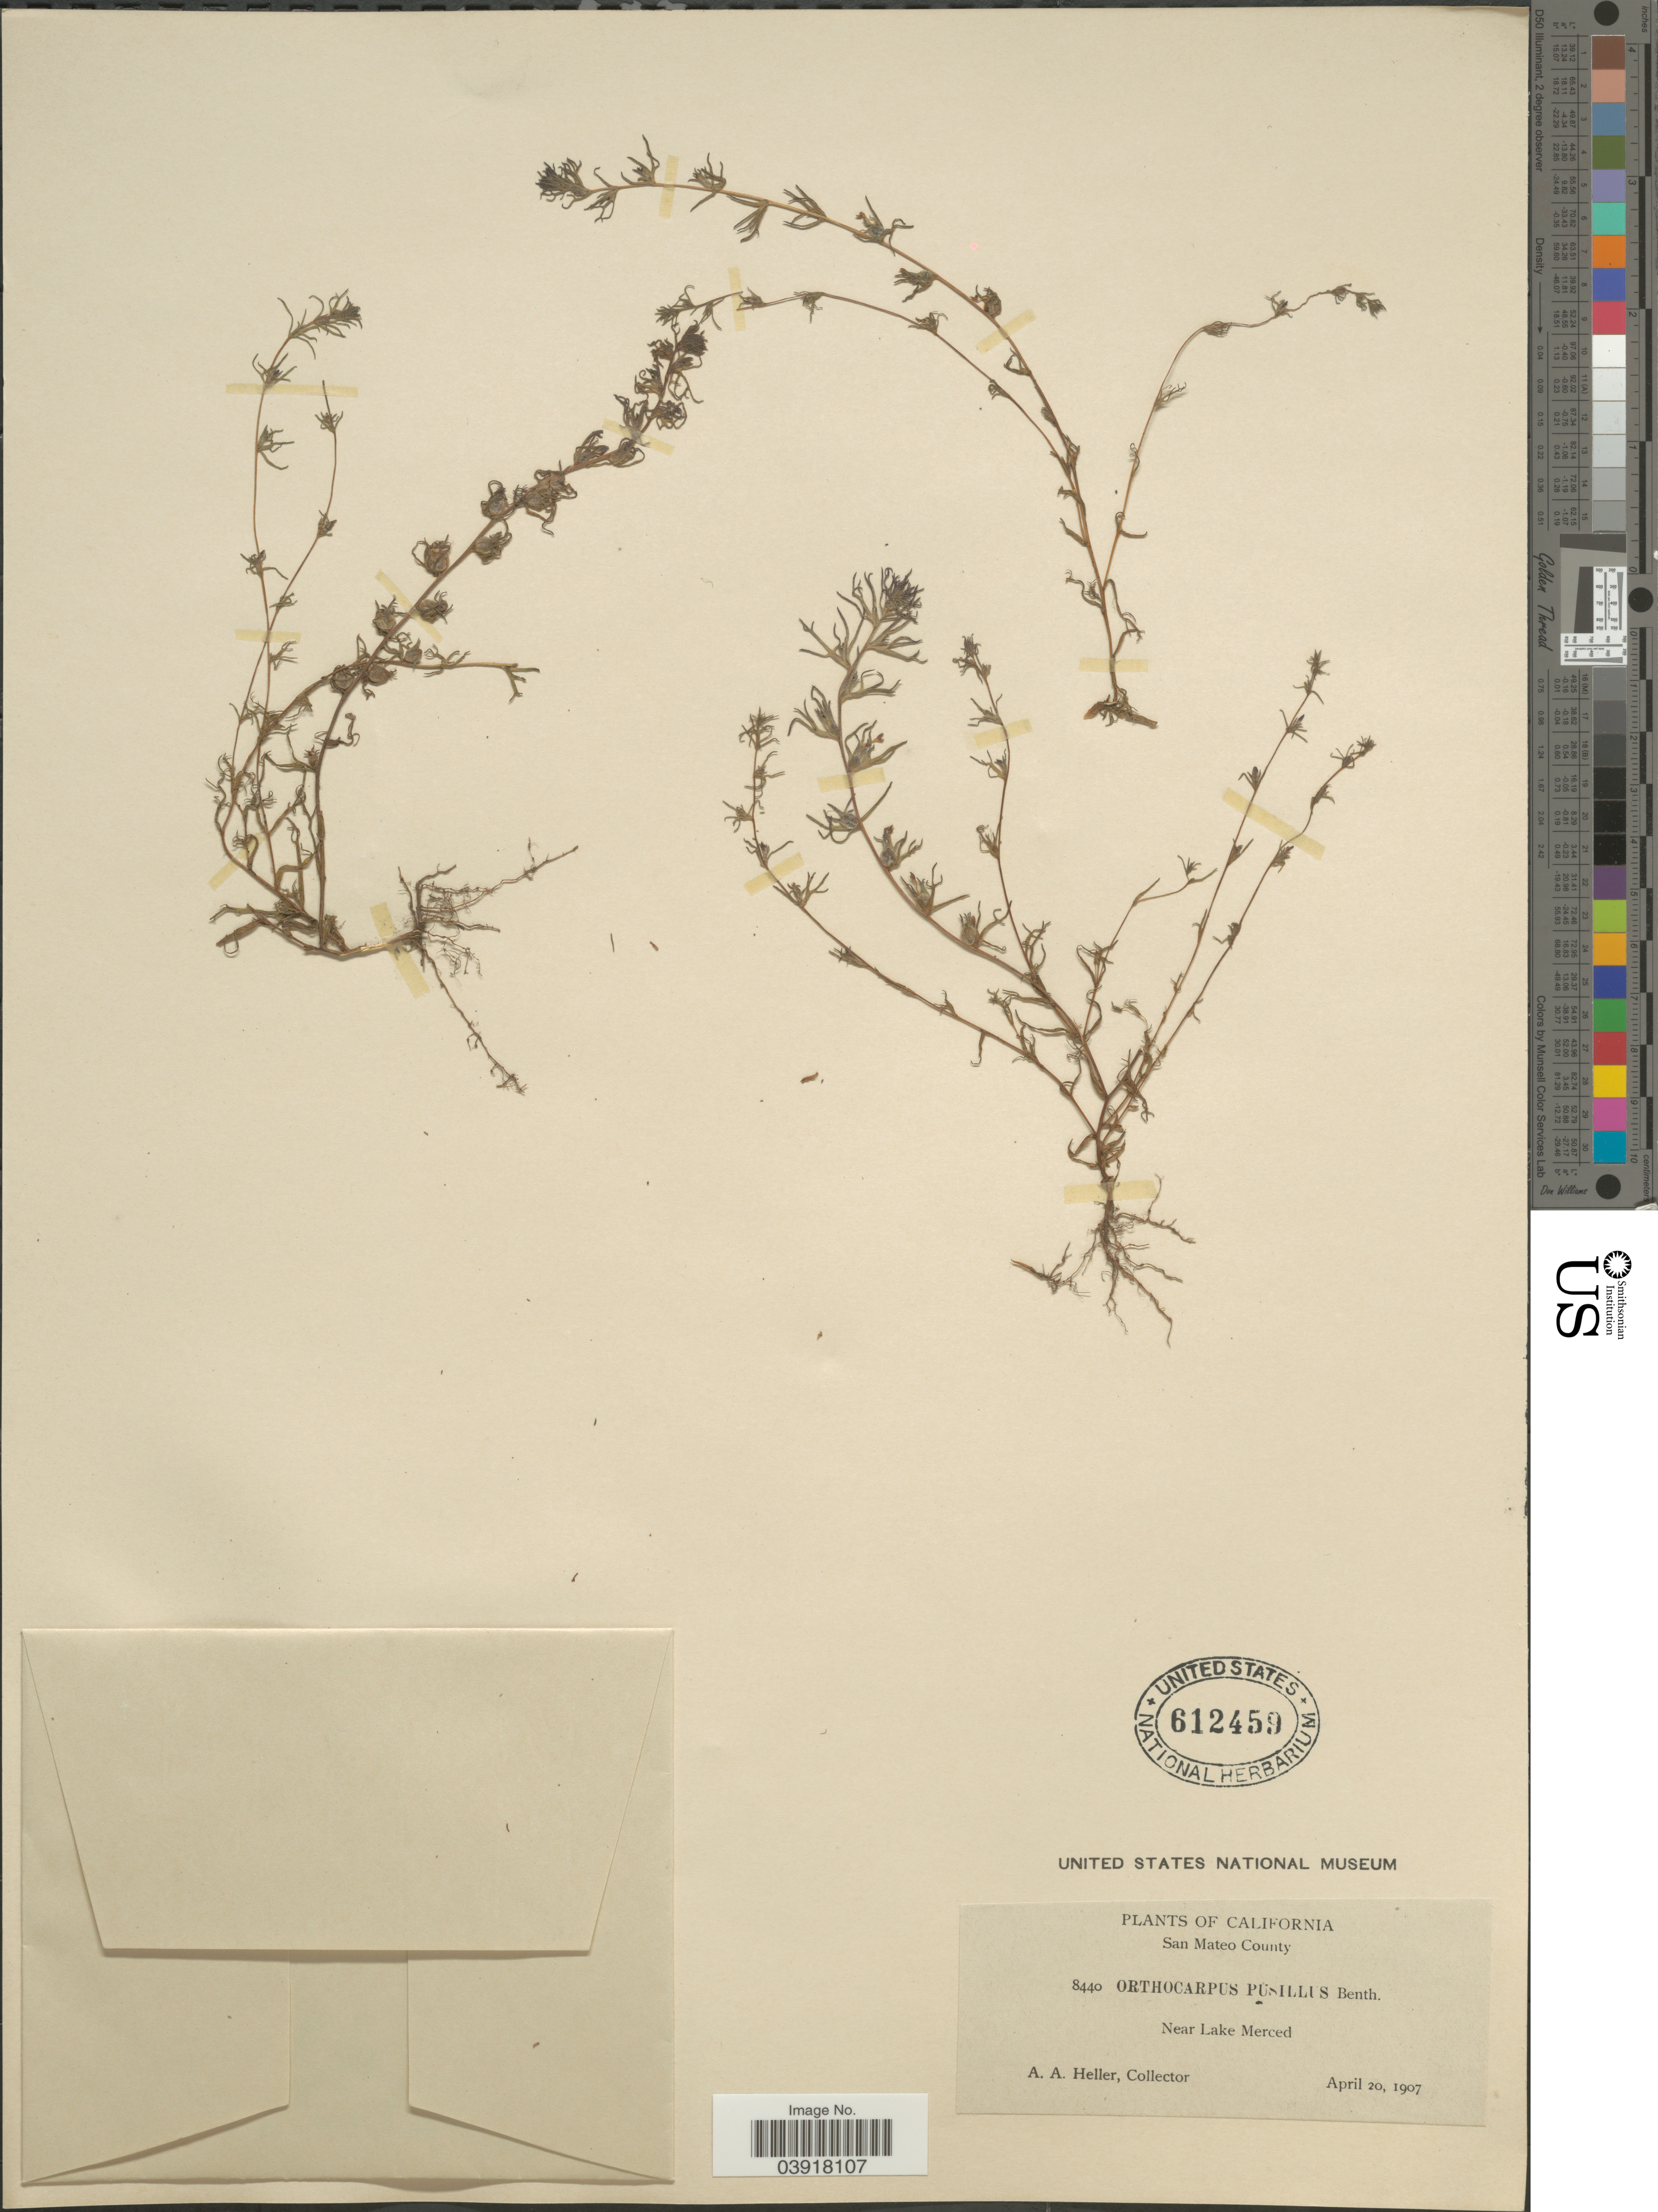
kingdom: Plantae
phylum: Tracheophyta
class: Magnoliopsida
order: Lamiales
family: Orobanchaceae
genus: Orthocarpus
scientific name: Orthocarpus pusillus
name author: Benth.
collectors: A. A. Heller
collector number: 8440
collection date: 1907-04-20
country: United States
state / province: California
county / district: San Mateo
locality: San Mateo County. Near Lake Merced.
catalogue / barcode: US 612459